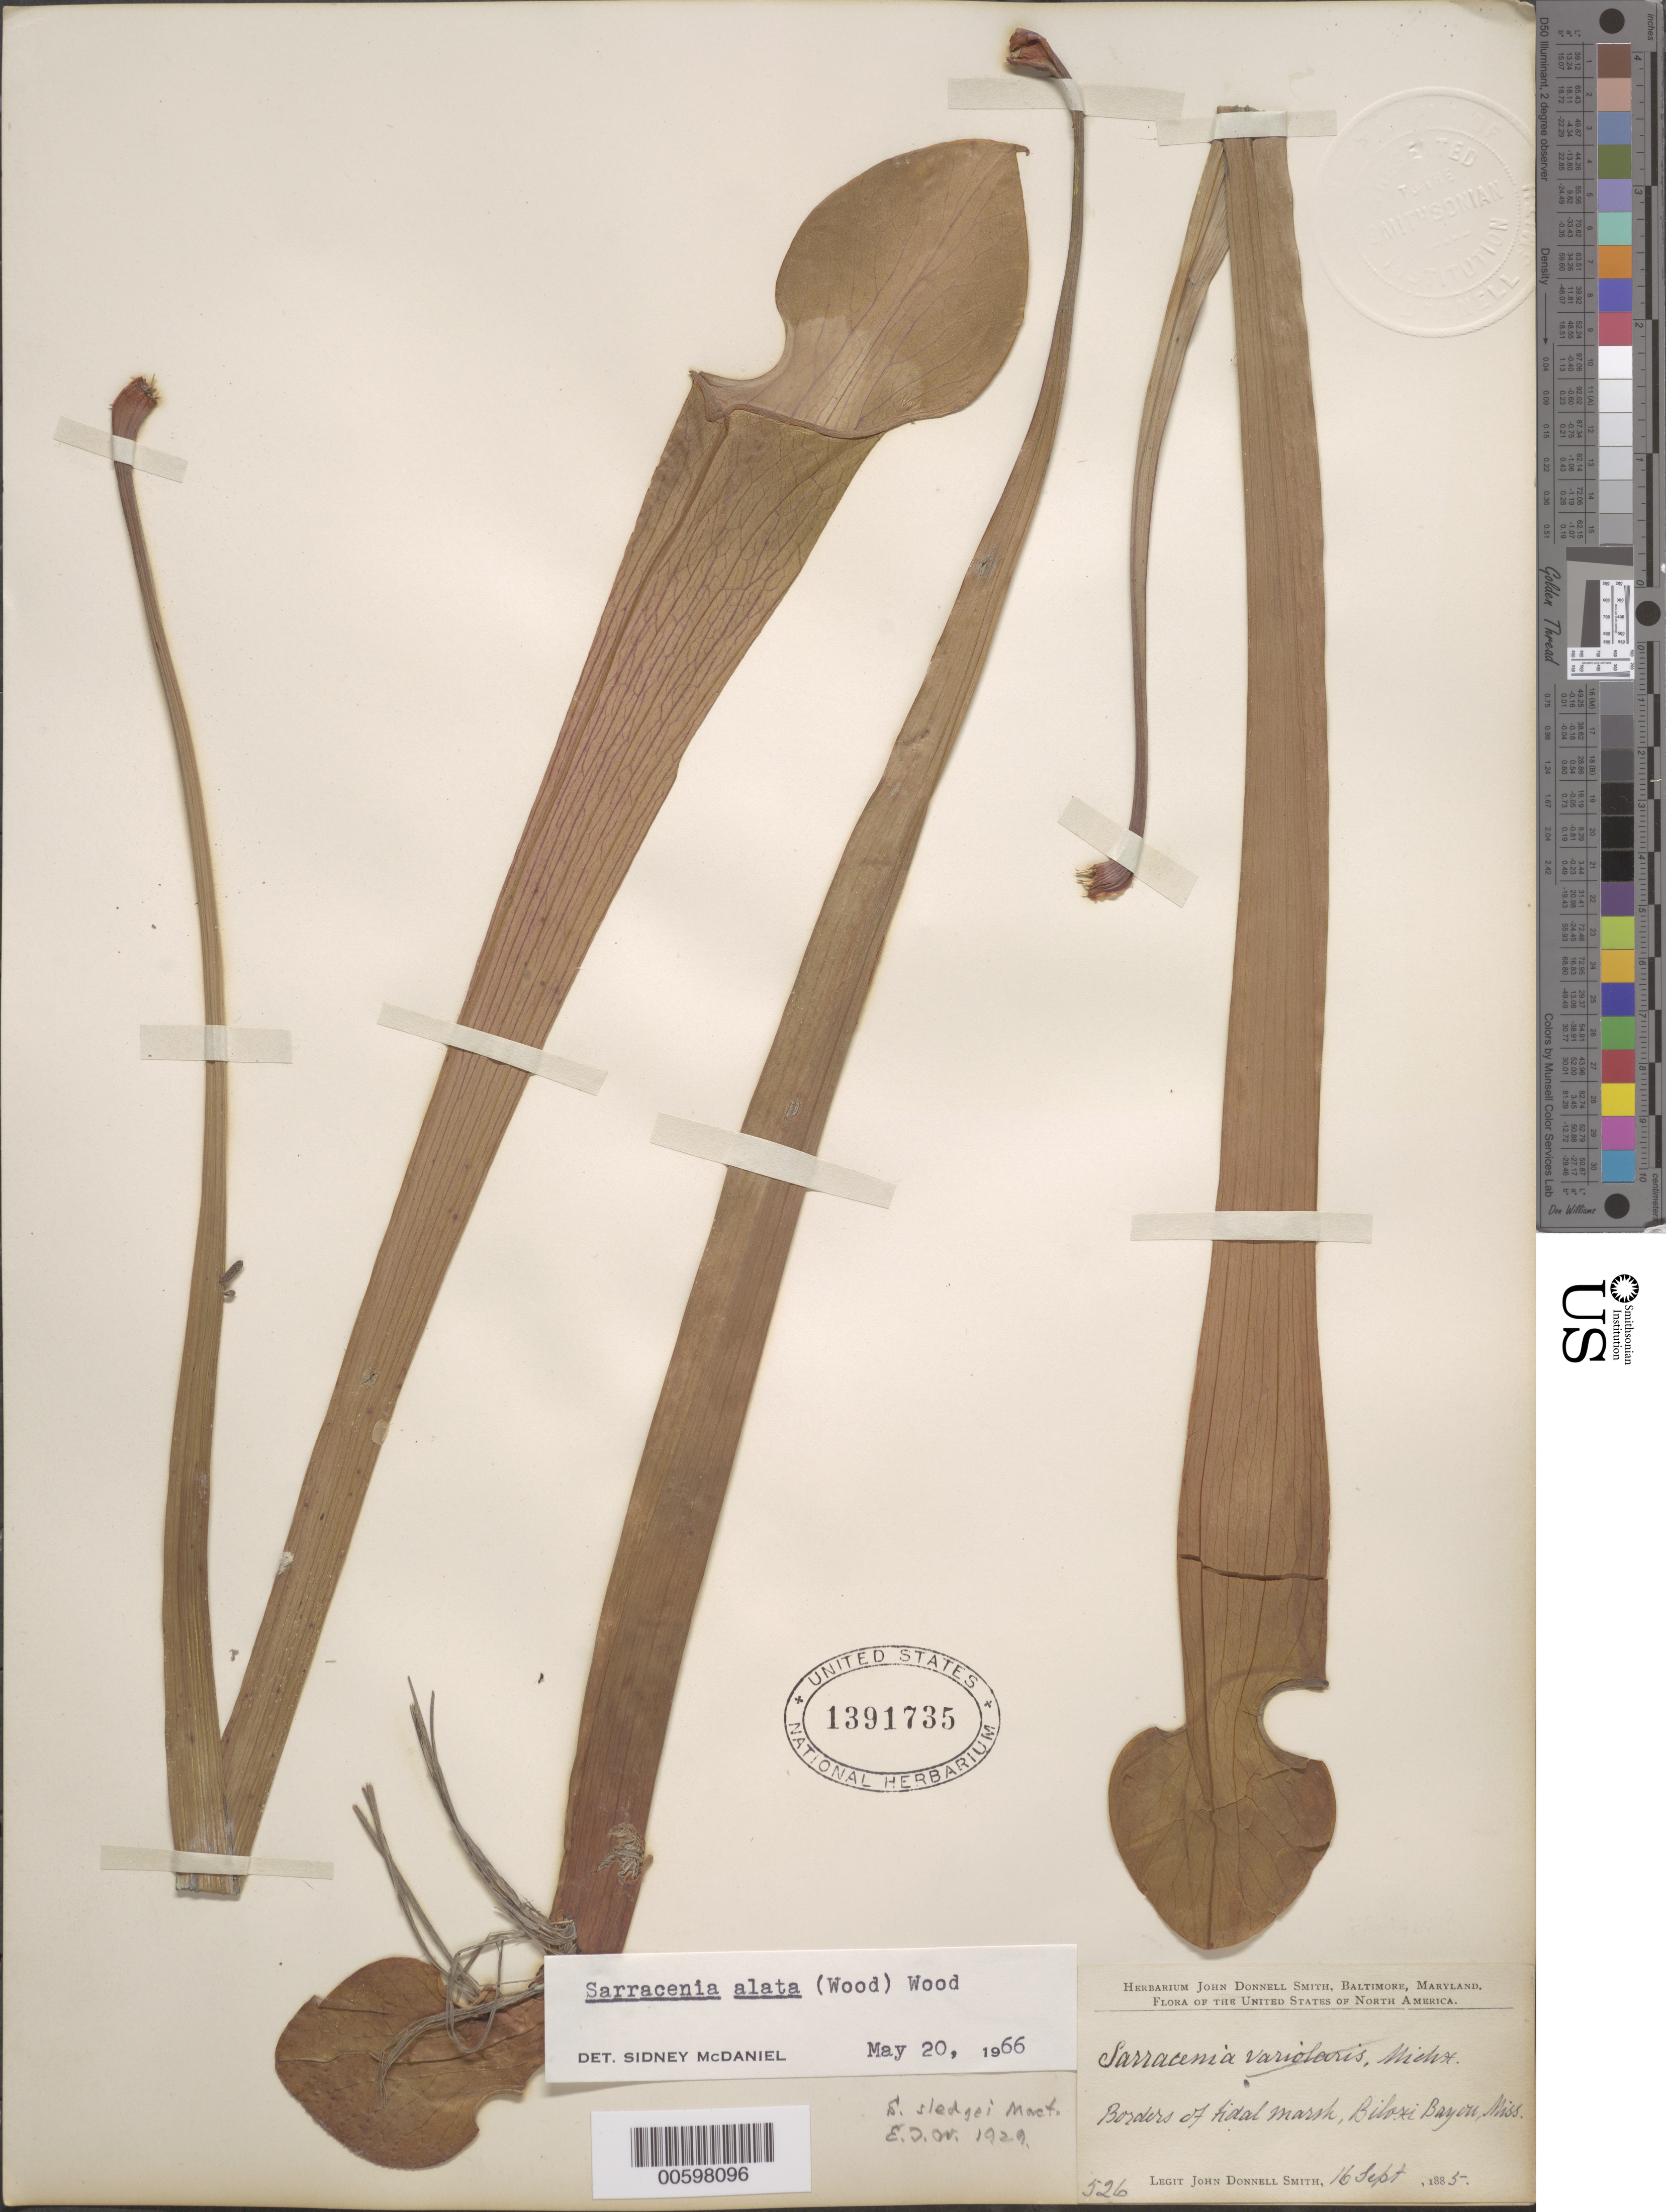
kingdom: Plantae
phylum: Tracheophyta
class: Magnoliopsida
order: Ericales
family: Sarraceniaceae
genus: Sarracenia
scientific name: Sarracenia alata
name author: (Alph. Wood) Alph. Wood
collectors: J. Donnell Smith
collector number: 526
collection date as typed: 16 Sep 1885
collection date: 1885-09-16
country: United States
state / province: Mississippi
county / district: Harrison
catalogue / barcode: US 1391735